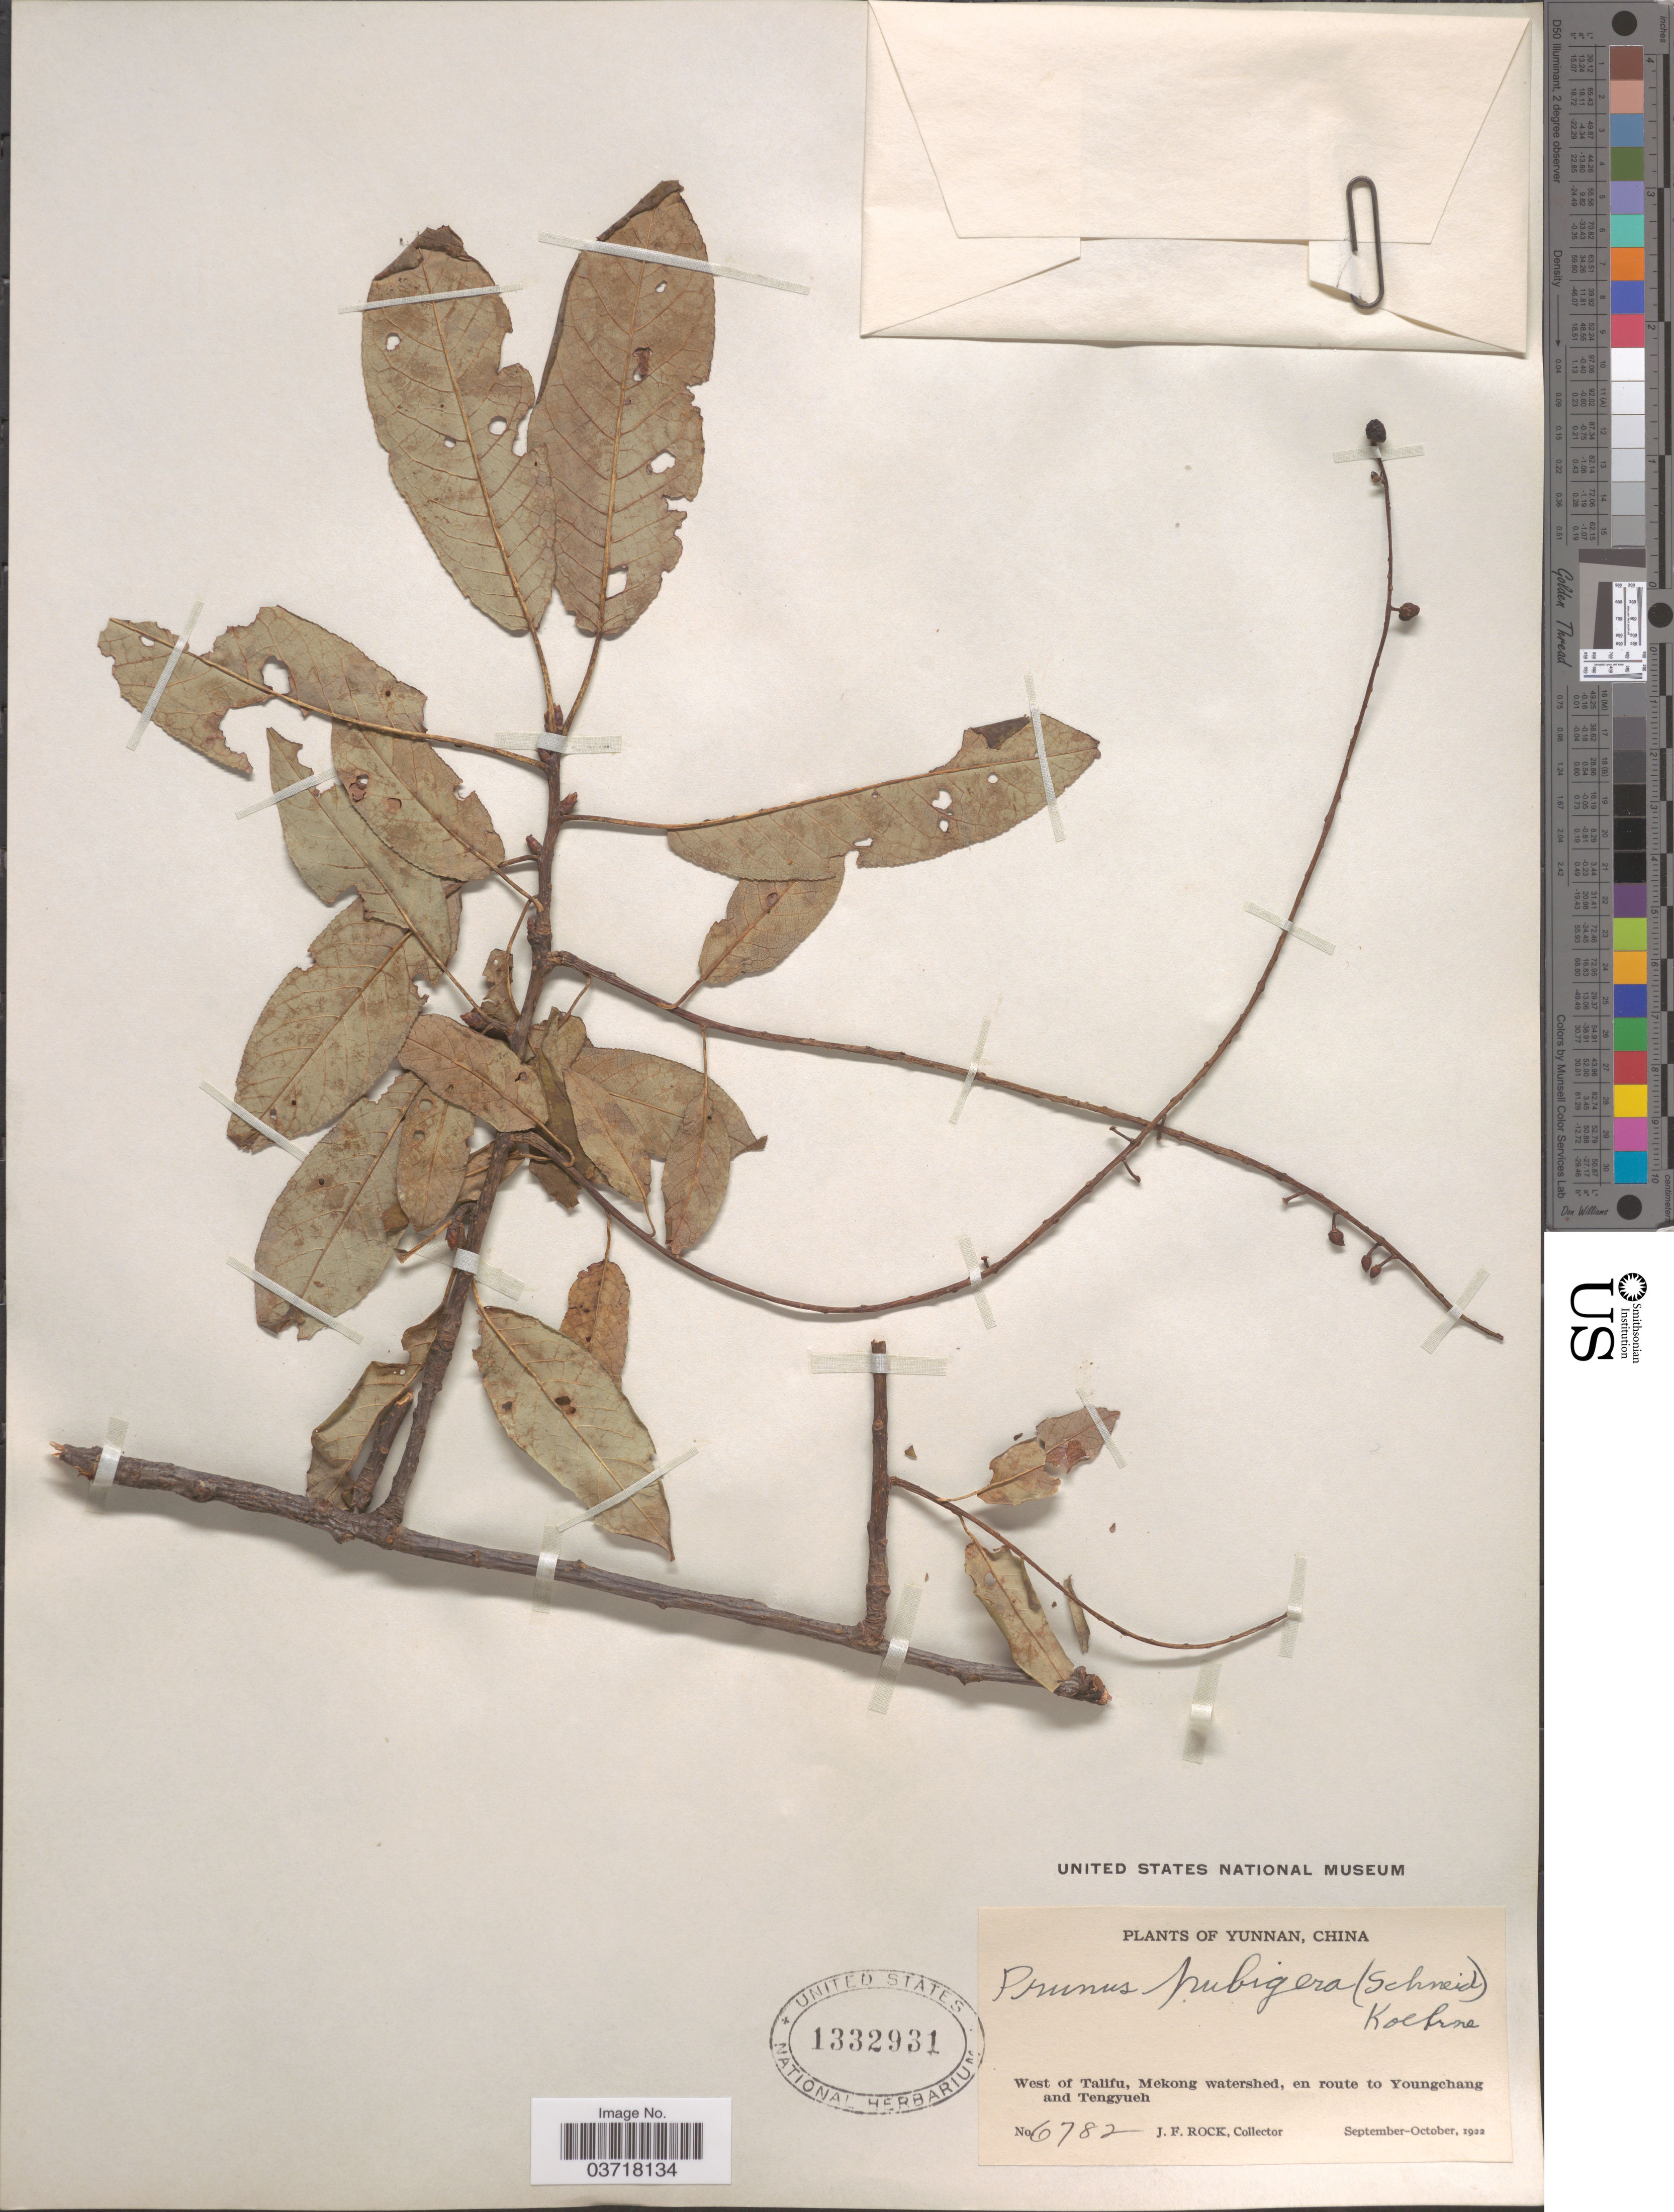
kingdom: Plantae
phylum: Tracheophyta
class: Magnoliopsida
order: Rosales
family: Rosaceae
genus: Prunus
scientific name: Prunus pubigera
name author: (C.K. Schneid.) Koehne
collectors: J. Rock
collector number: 6782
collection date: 1922-09/1922-10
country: China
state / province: Yunnan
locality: West of Talifu, Mekong watershed, en route to Youngchang and Tengyueh.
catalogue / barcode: US 1332931